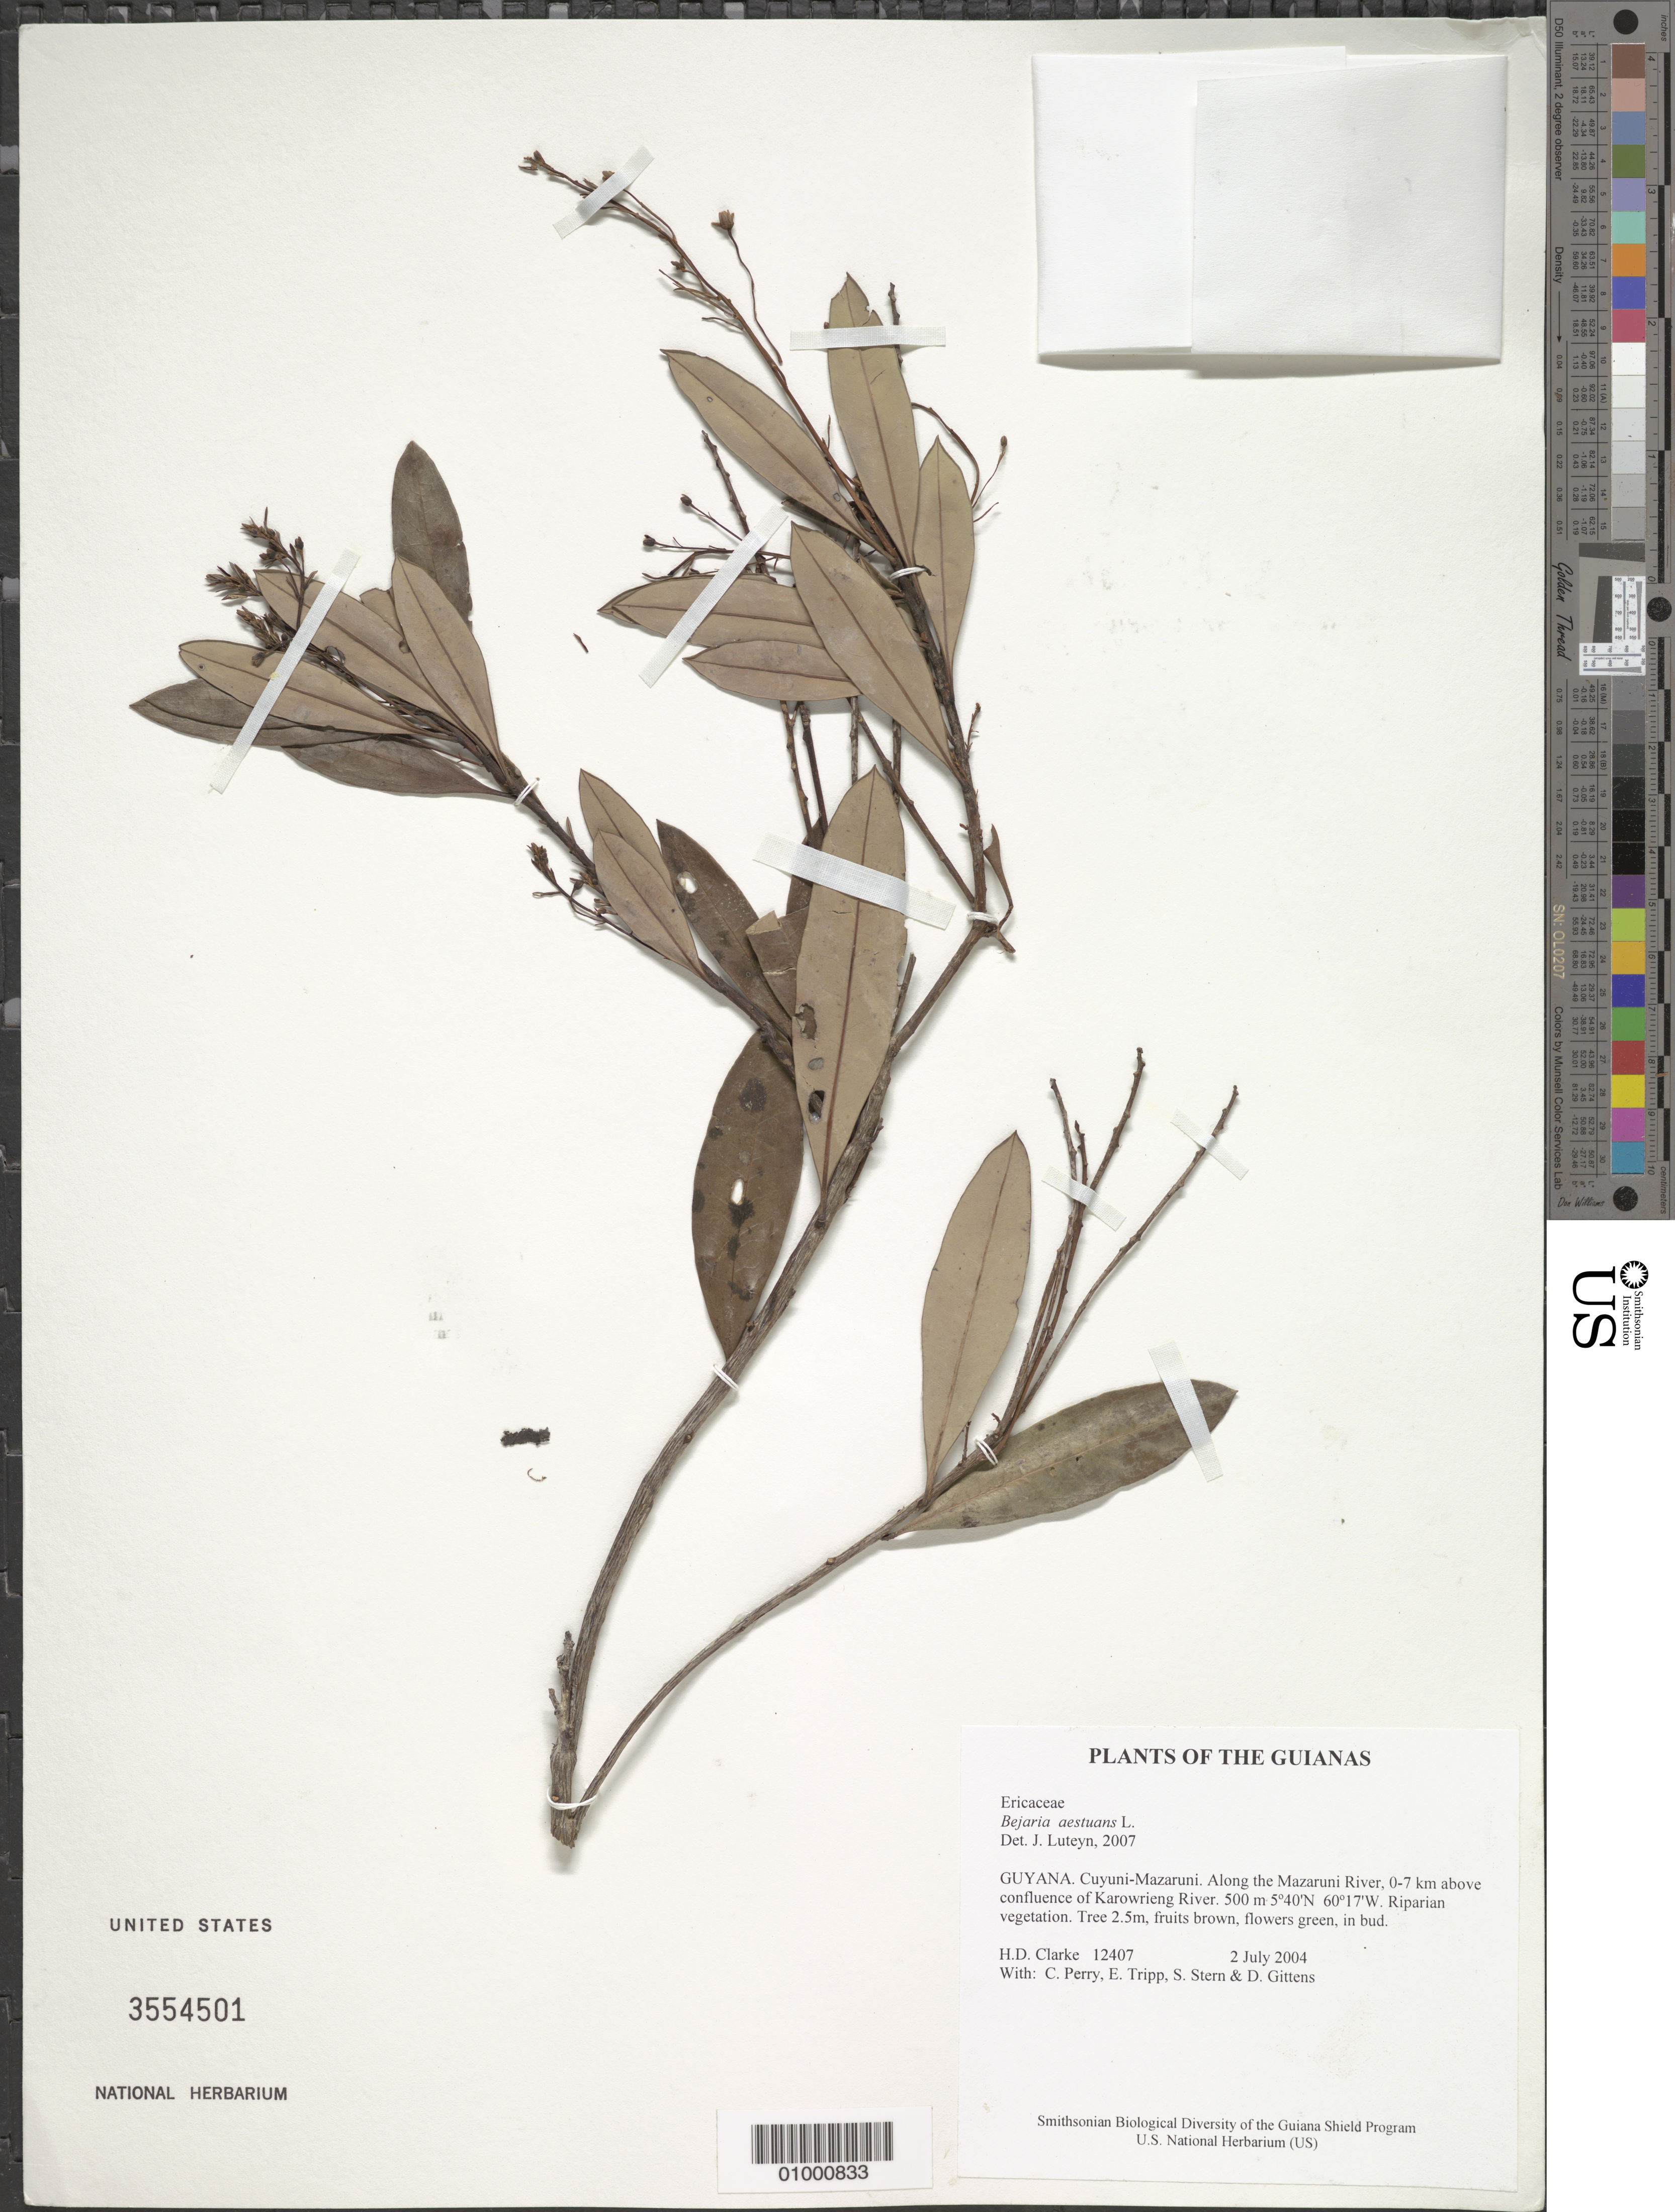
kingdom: Plantae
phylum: Tracheophyta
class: Magnoliopsida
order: Ericales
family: Ericaceae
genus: Bejaria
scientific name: Bejaria aestuans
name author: Mutis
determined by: Luteyn, J. L.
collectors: H. D. Clarke, C. Perry, E. Tripp, S. R. Stern & D. Gittens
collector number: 12407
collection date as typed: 2 July 2004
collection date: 2004-07-02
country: Guyana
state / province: Cuyuni-Mazaruni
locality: Along the Mazaruni River, 0-7 km above confluence of Karowrieng River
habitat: Riparian vegetation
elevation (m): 500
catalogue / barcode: US 3554501